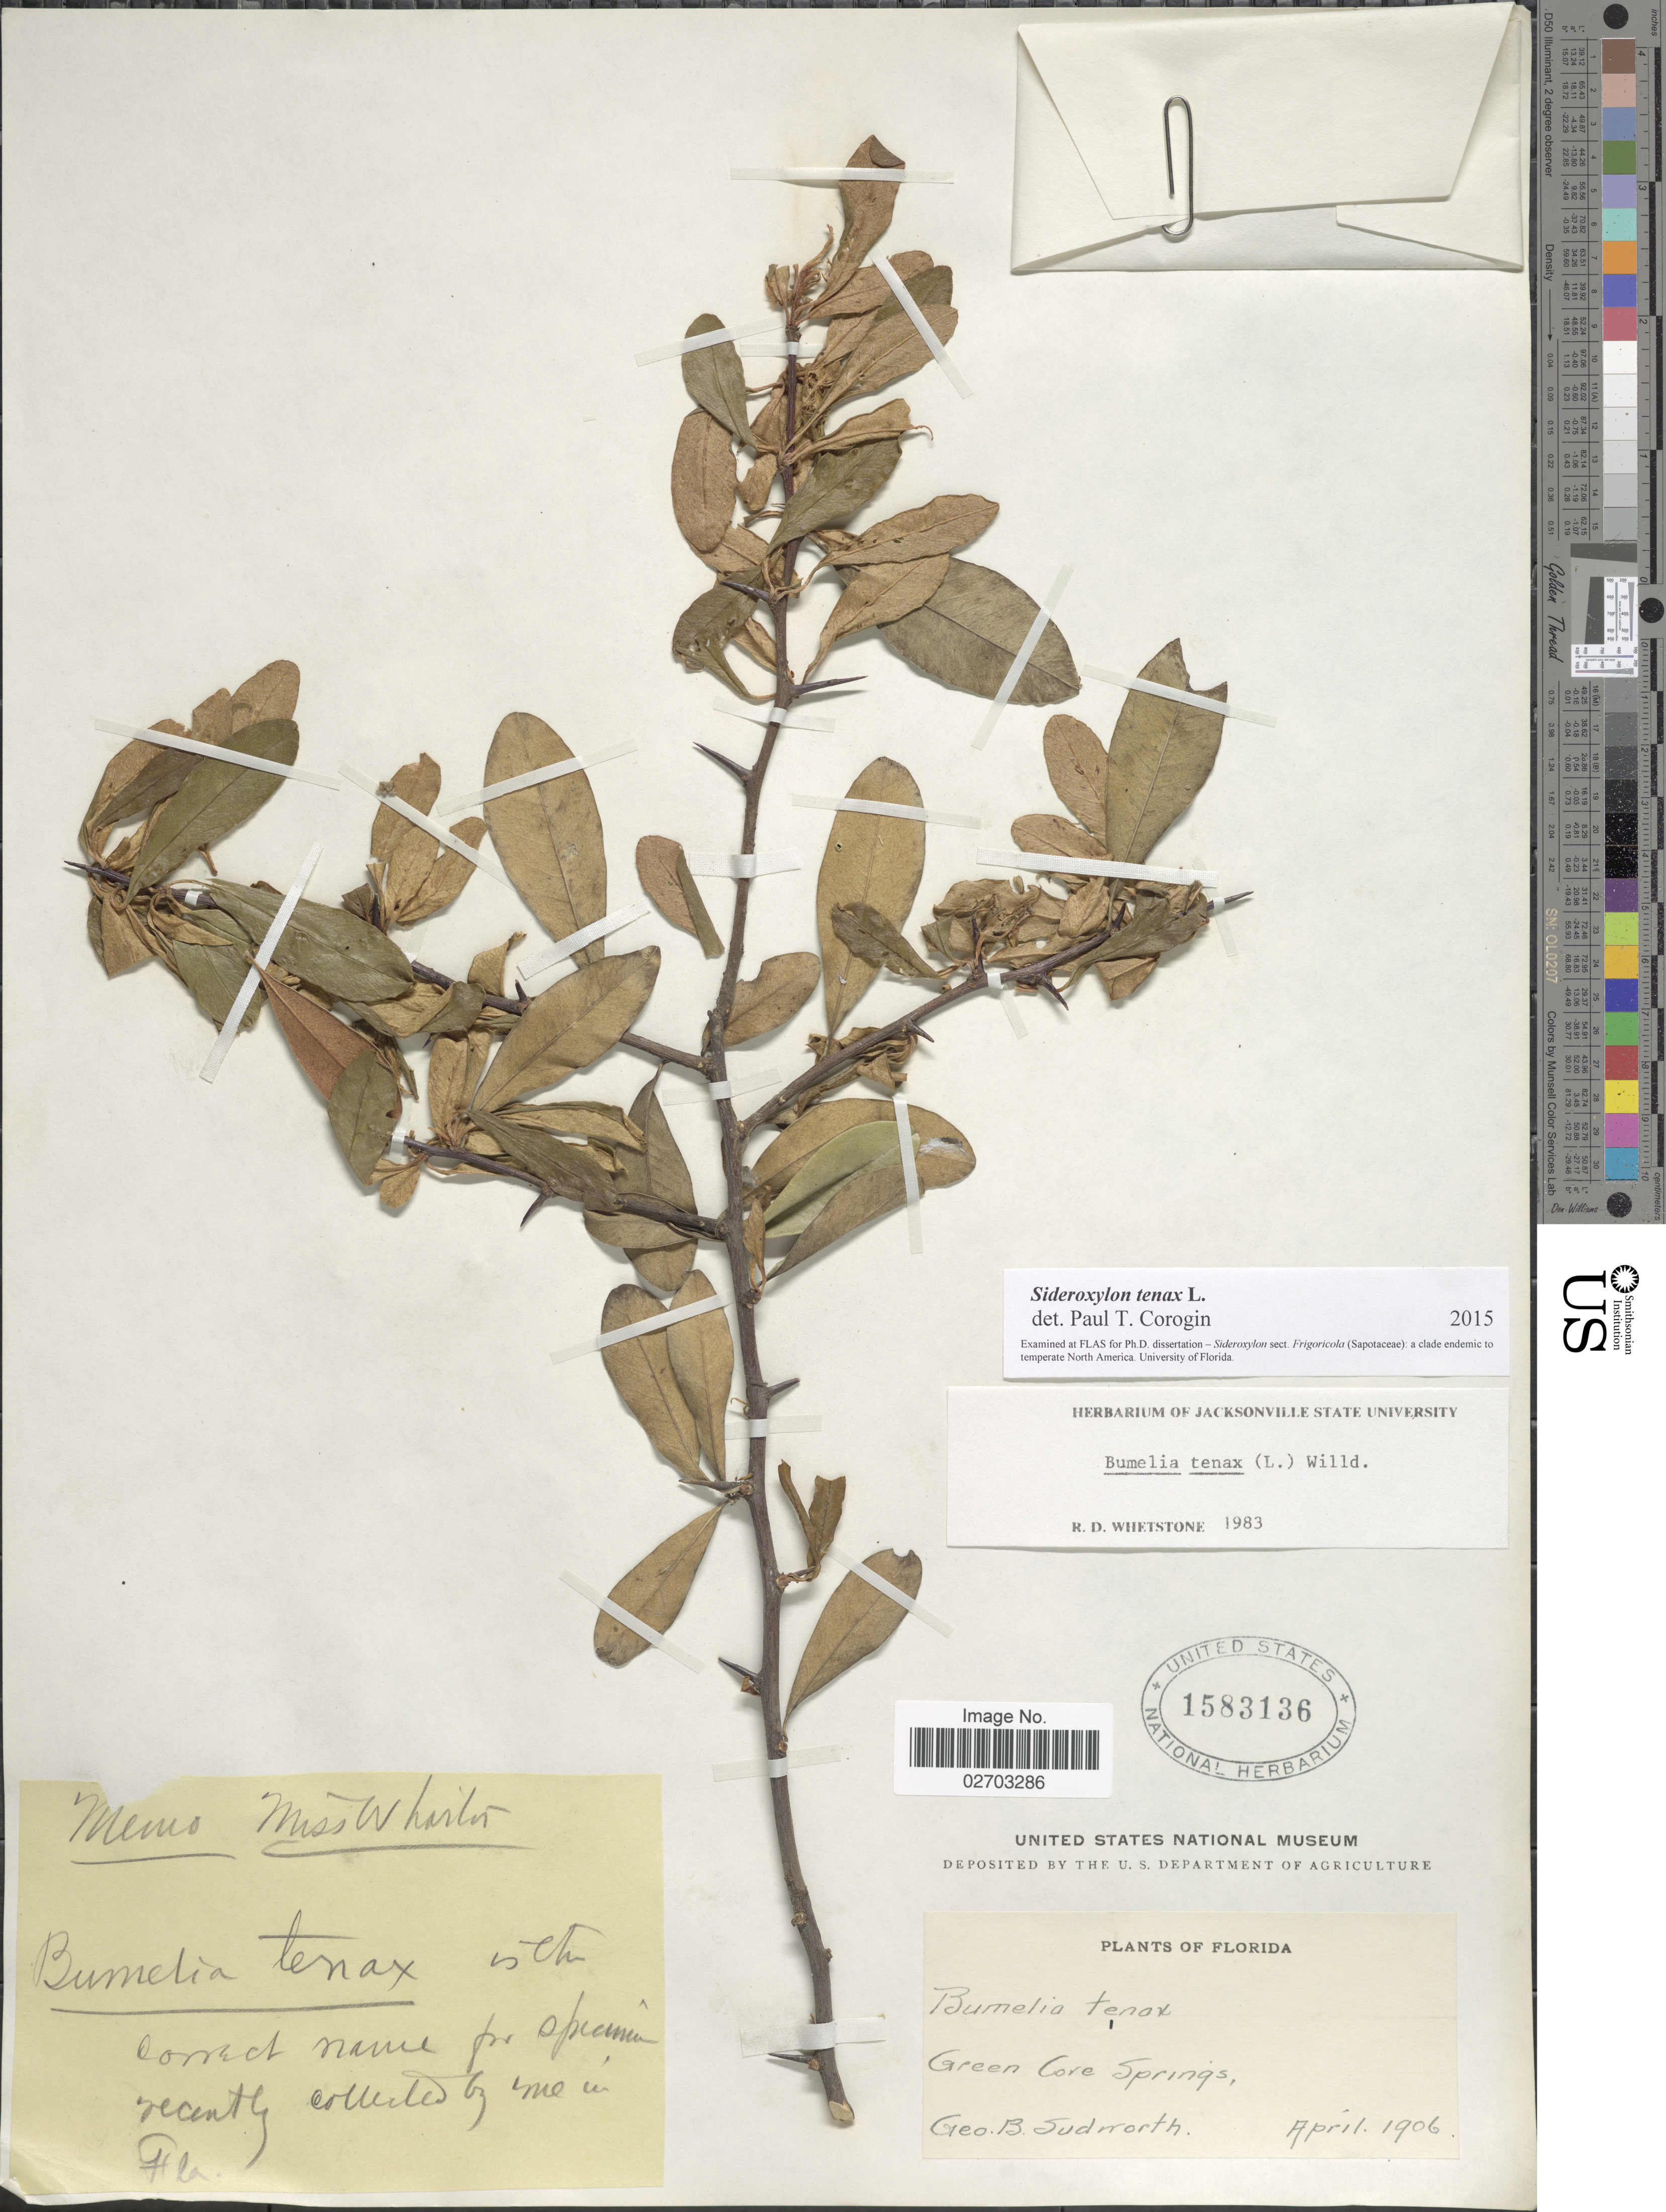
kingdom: Plantae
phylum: Tracheophyta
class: Magnoliopsida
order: Ericales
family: Sapotaceae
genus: Sideroxylon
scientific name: Sideroxylon tenax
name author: L.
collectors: G. B. Sudworth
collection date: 1906-04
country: United States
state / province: Florida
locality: Green Core Springs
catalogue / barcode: US 1583136